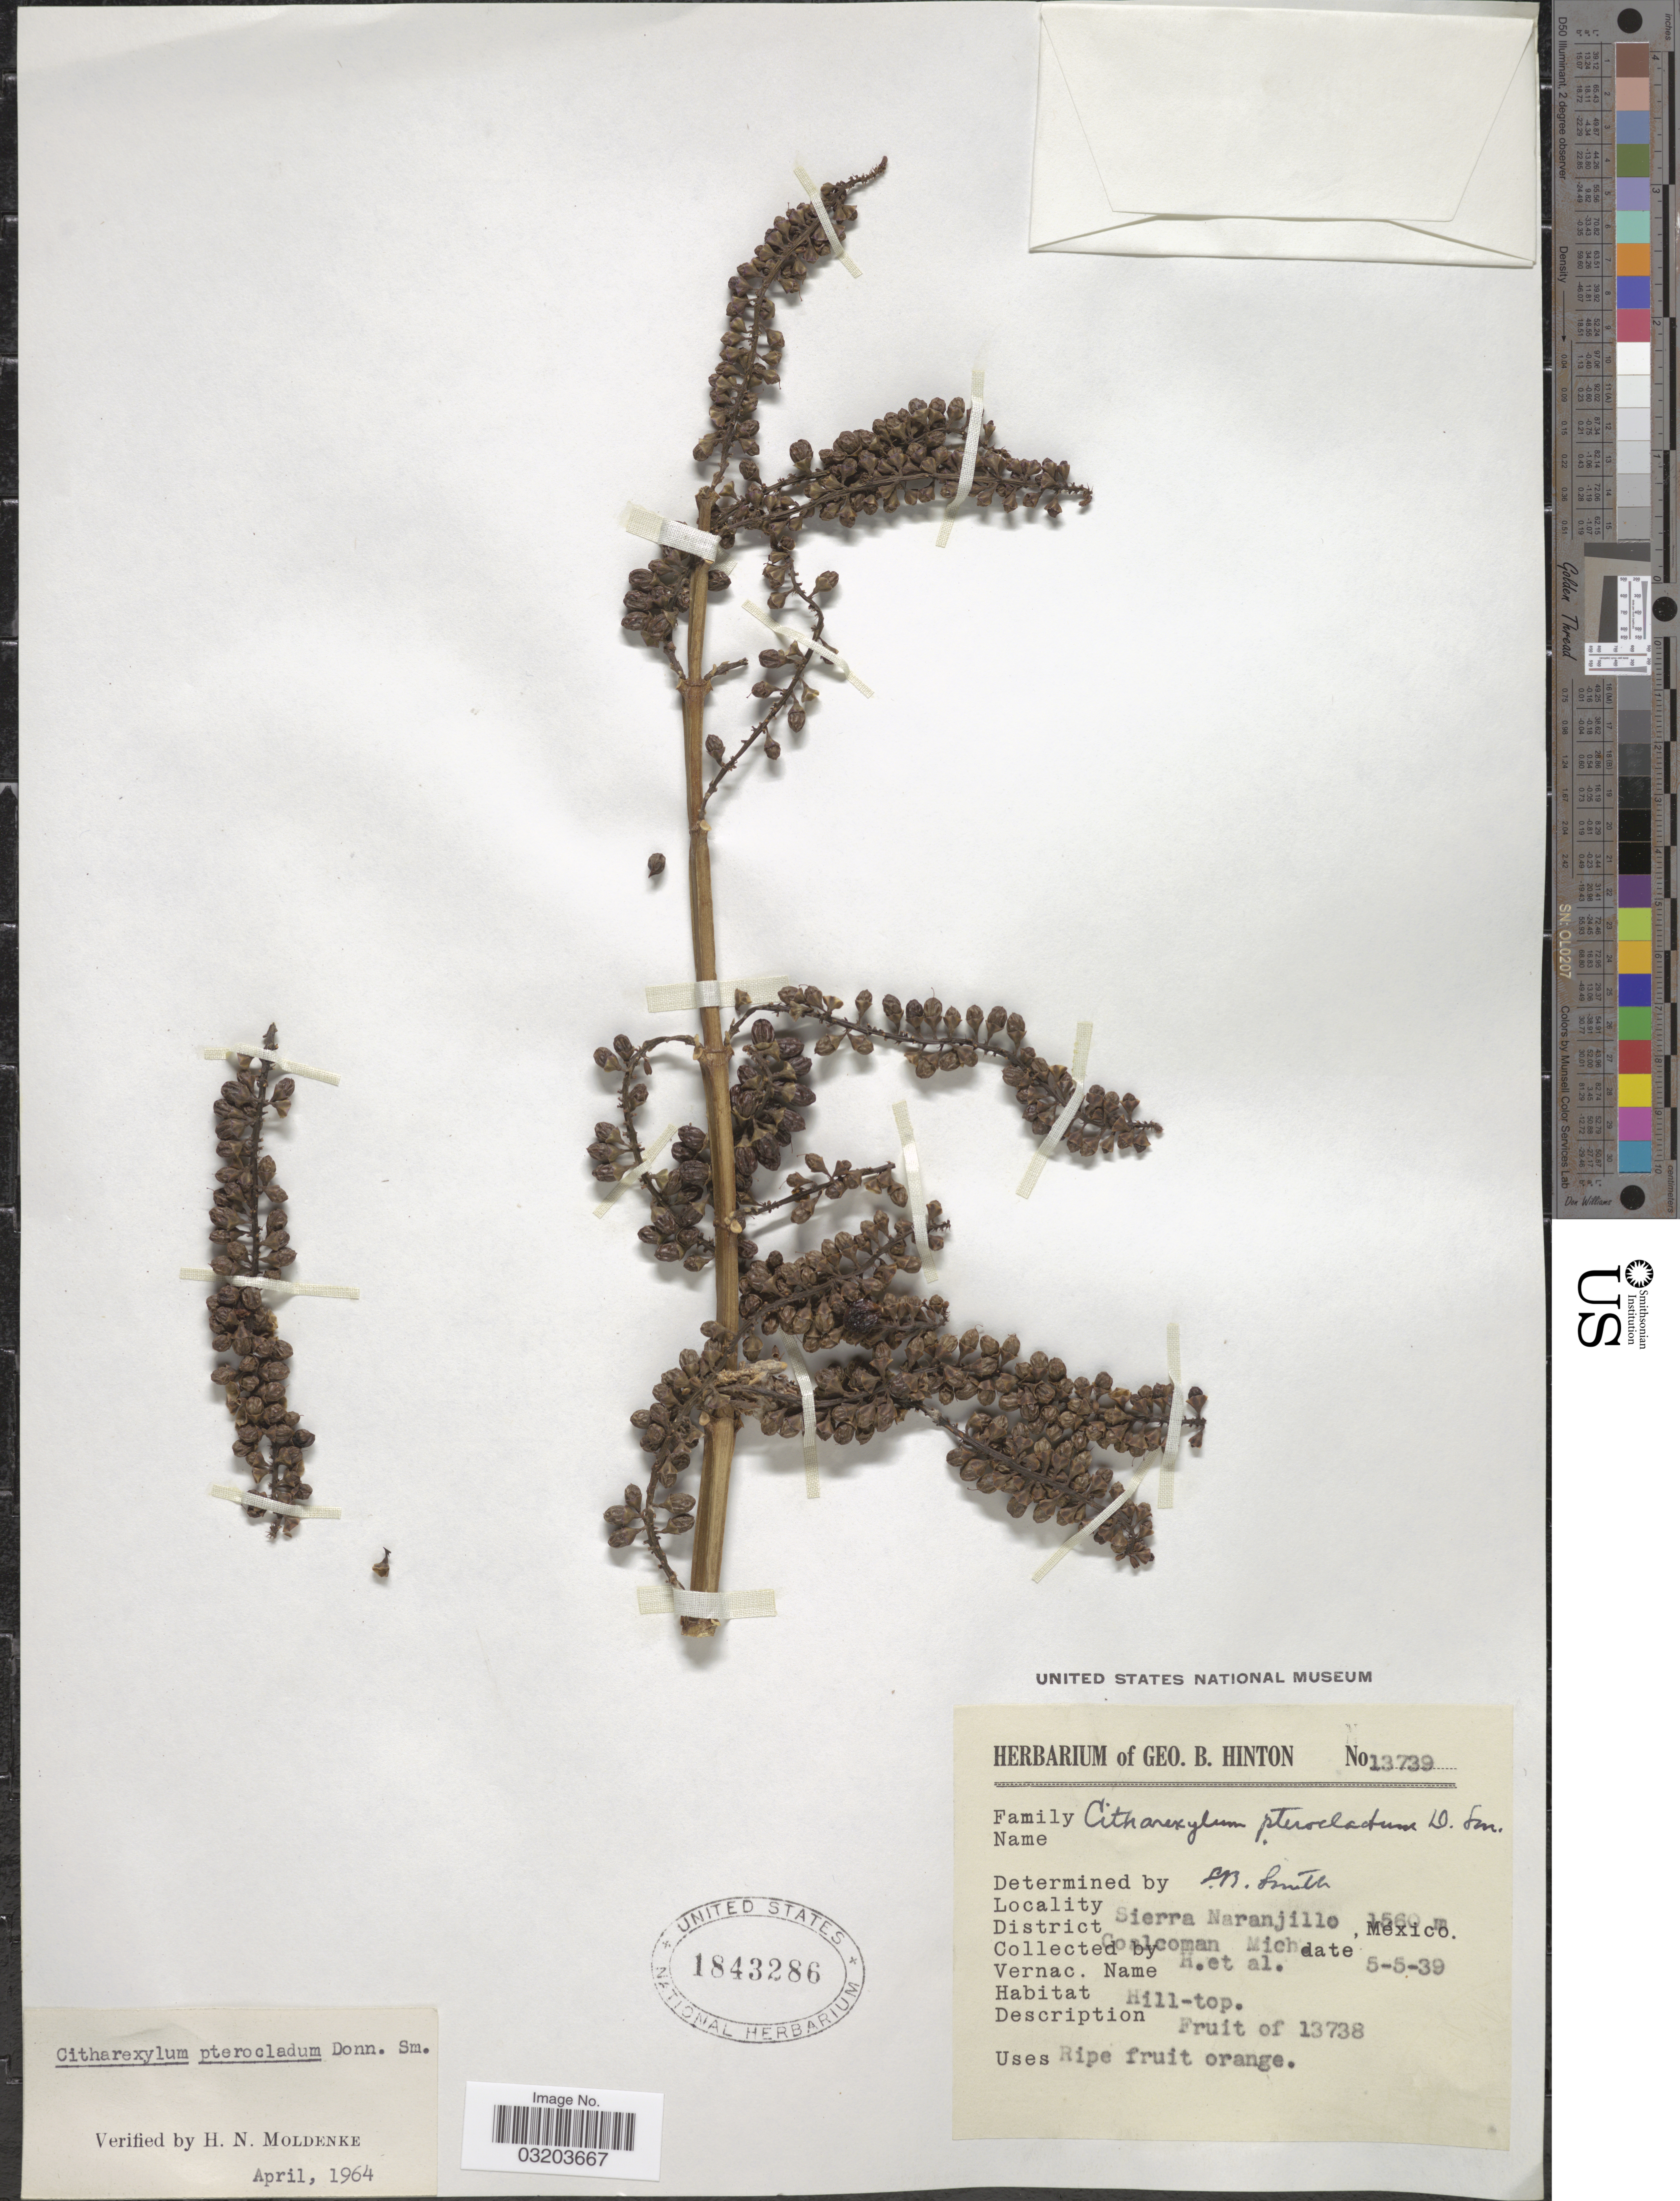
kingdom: Plantae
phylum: Tracheophyta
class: Magnoliopsida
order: Lamiales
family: Verbenaceae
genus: Citharexylum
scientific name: Citharexylum pterocladum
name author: Donn. Sm.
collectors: G. B. Hinton & et al.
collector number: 13739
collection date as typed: Transcribed d/m/y: 5/5/39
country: Mexico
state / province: Michoacán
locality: Sierra Naranjillo. District Coalcoman Mich.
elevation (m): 1560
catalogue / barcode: US 1843286